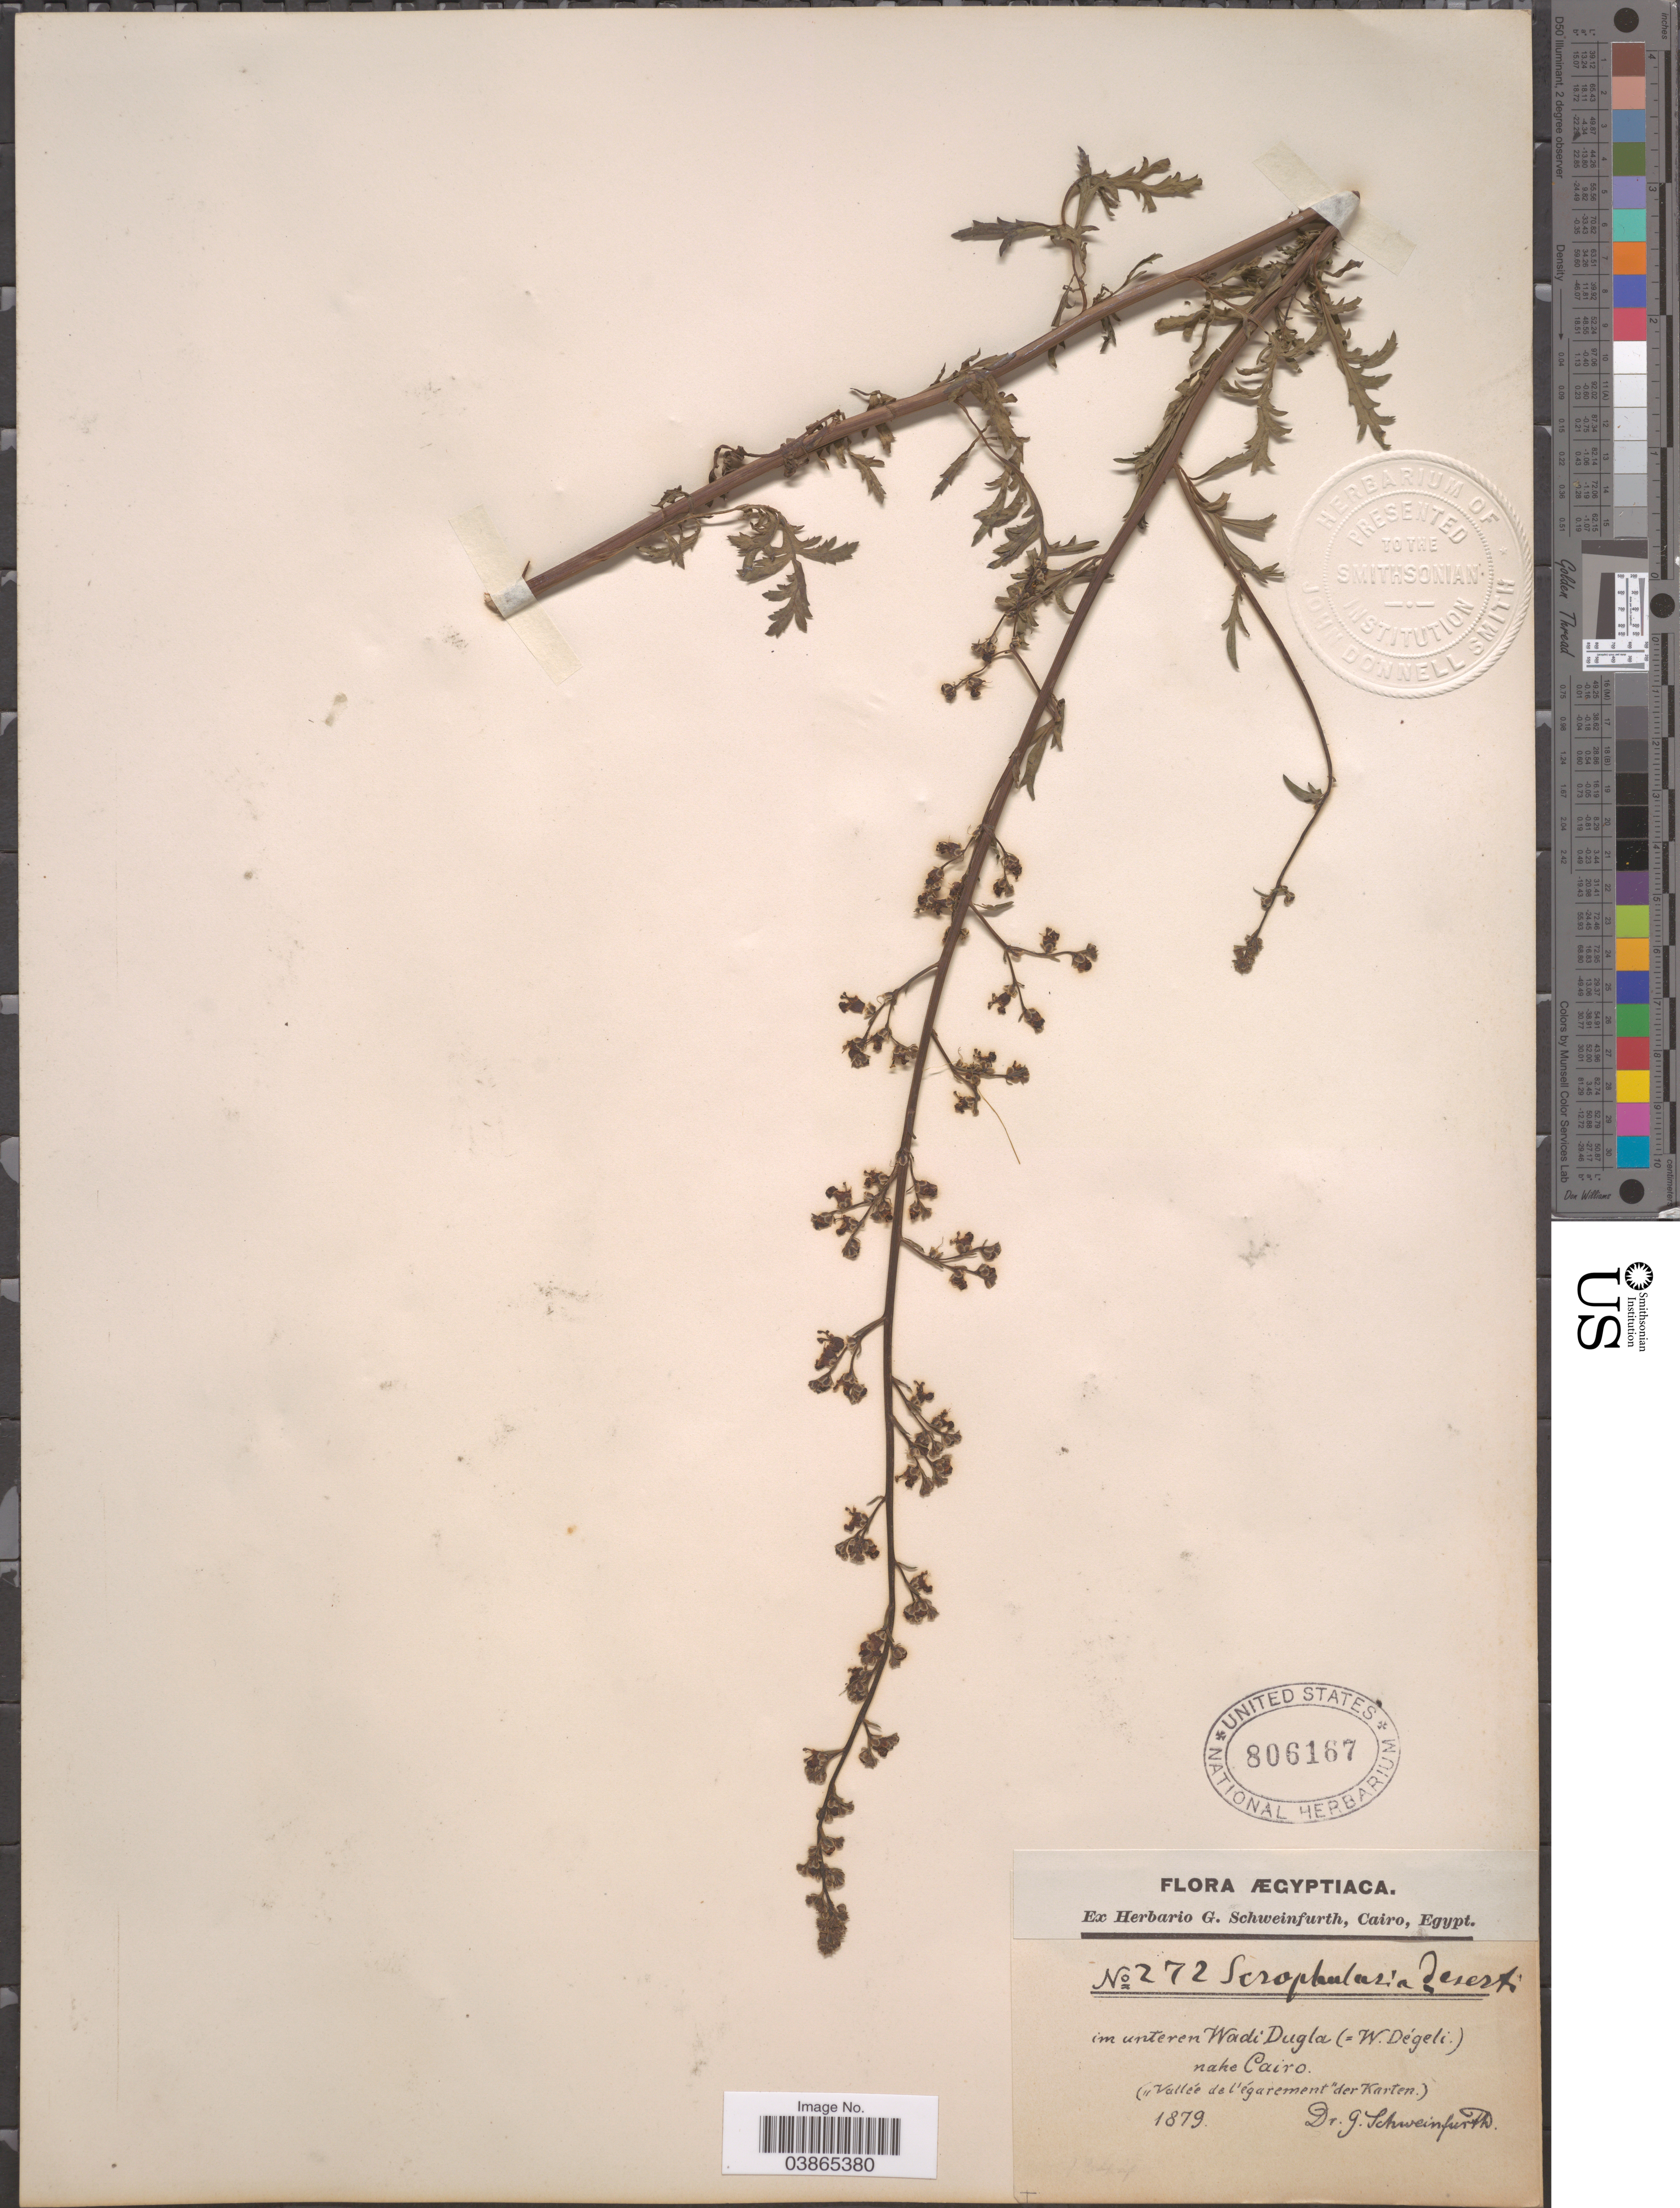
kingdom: Plantae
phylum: Tracheophyta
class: Magnoliopsida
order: Lamiales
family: Scrophulariaceae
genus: Scrophularia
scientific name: Scrophularia deserti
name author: Delile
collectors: G. A. Schweinfurth (herbarium)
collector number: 272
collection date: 1879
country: Egypt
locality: Ægyptiaca. Im unteren Wadi Dugla (=W. Dégeli) nahe Cairo. ("Vallée del' égarement" der Karten).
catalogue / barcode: US 806167